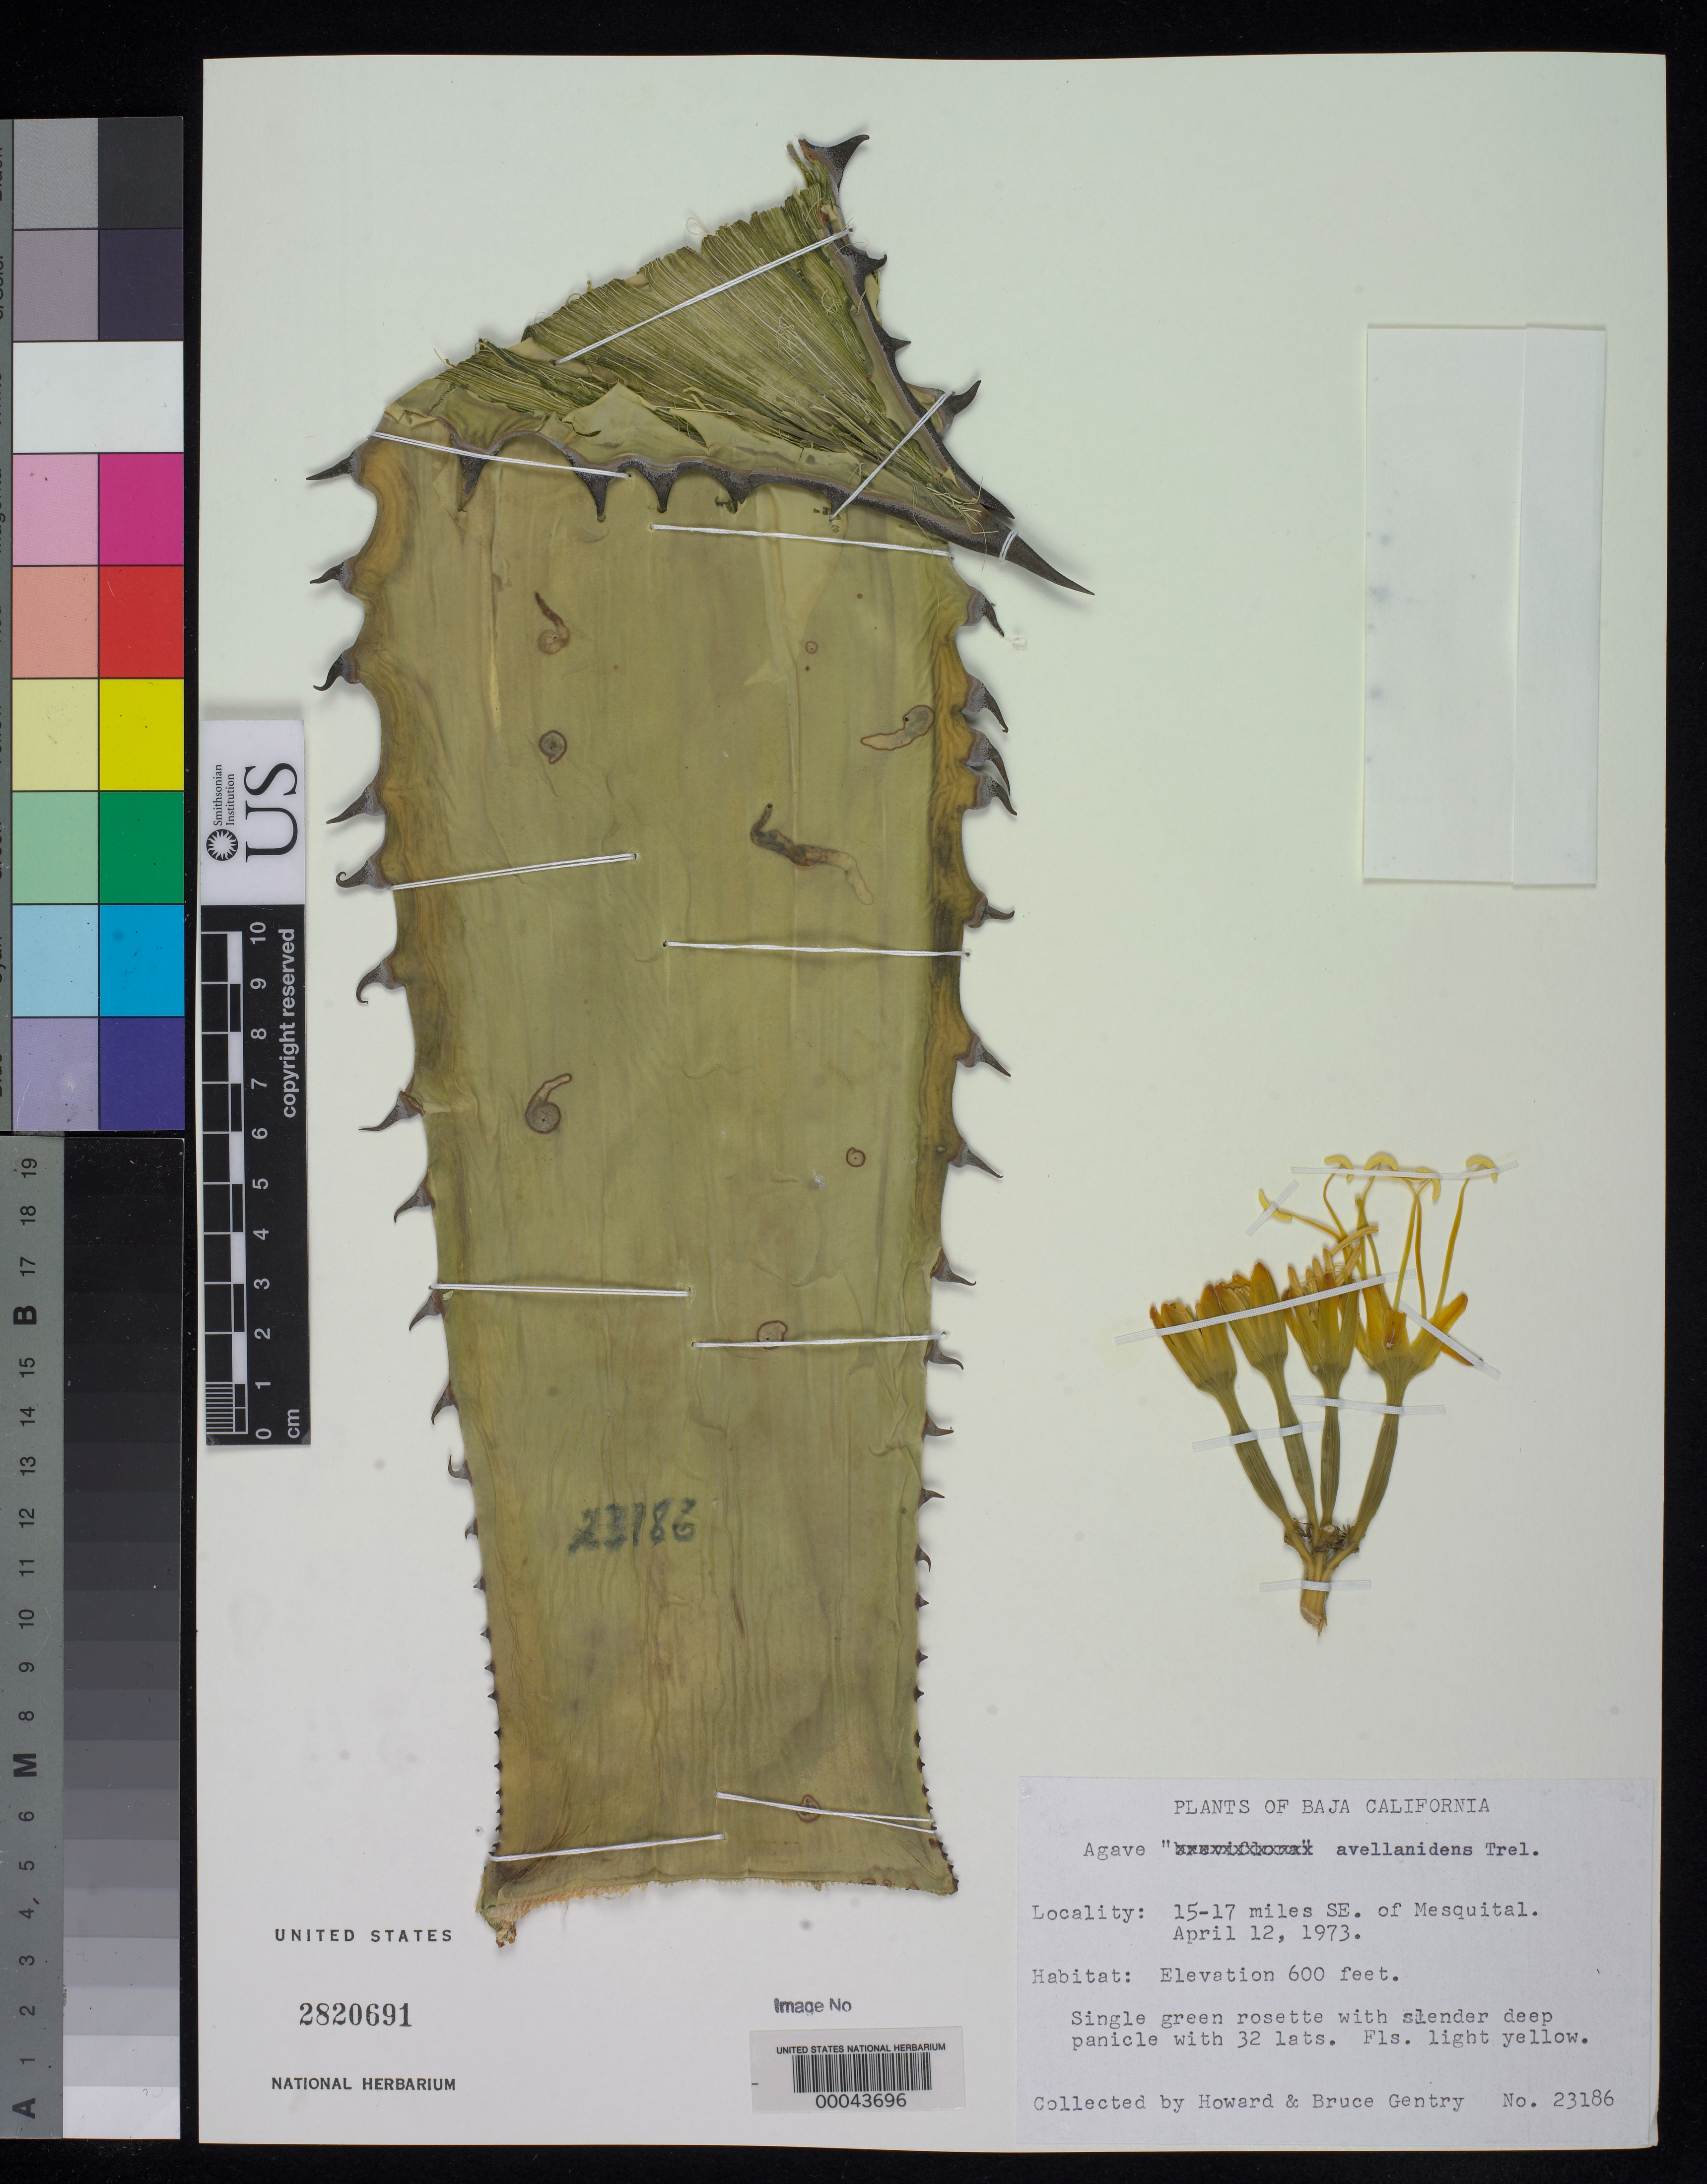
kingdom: Plantae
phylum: Tracheophyta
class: Liliopsida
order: Asparagales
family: Asparagaceae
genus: Agave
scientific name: Agave avellanidens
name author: Trel.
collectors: H. S. Gentry & B. Gentry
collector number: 23186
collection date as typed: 12 Apr 1973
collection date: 1973-04-12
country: Mexico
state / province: Baja California Sur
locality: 15-17 mi SE of Mesquital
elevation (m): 183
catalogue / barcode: US 2820691